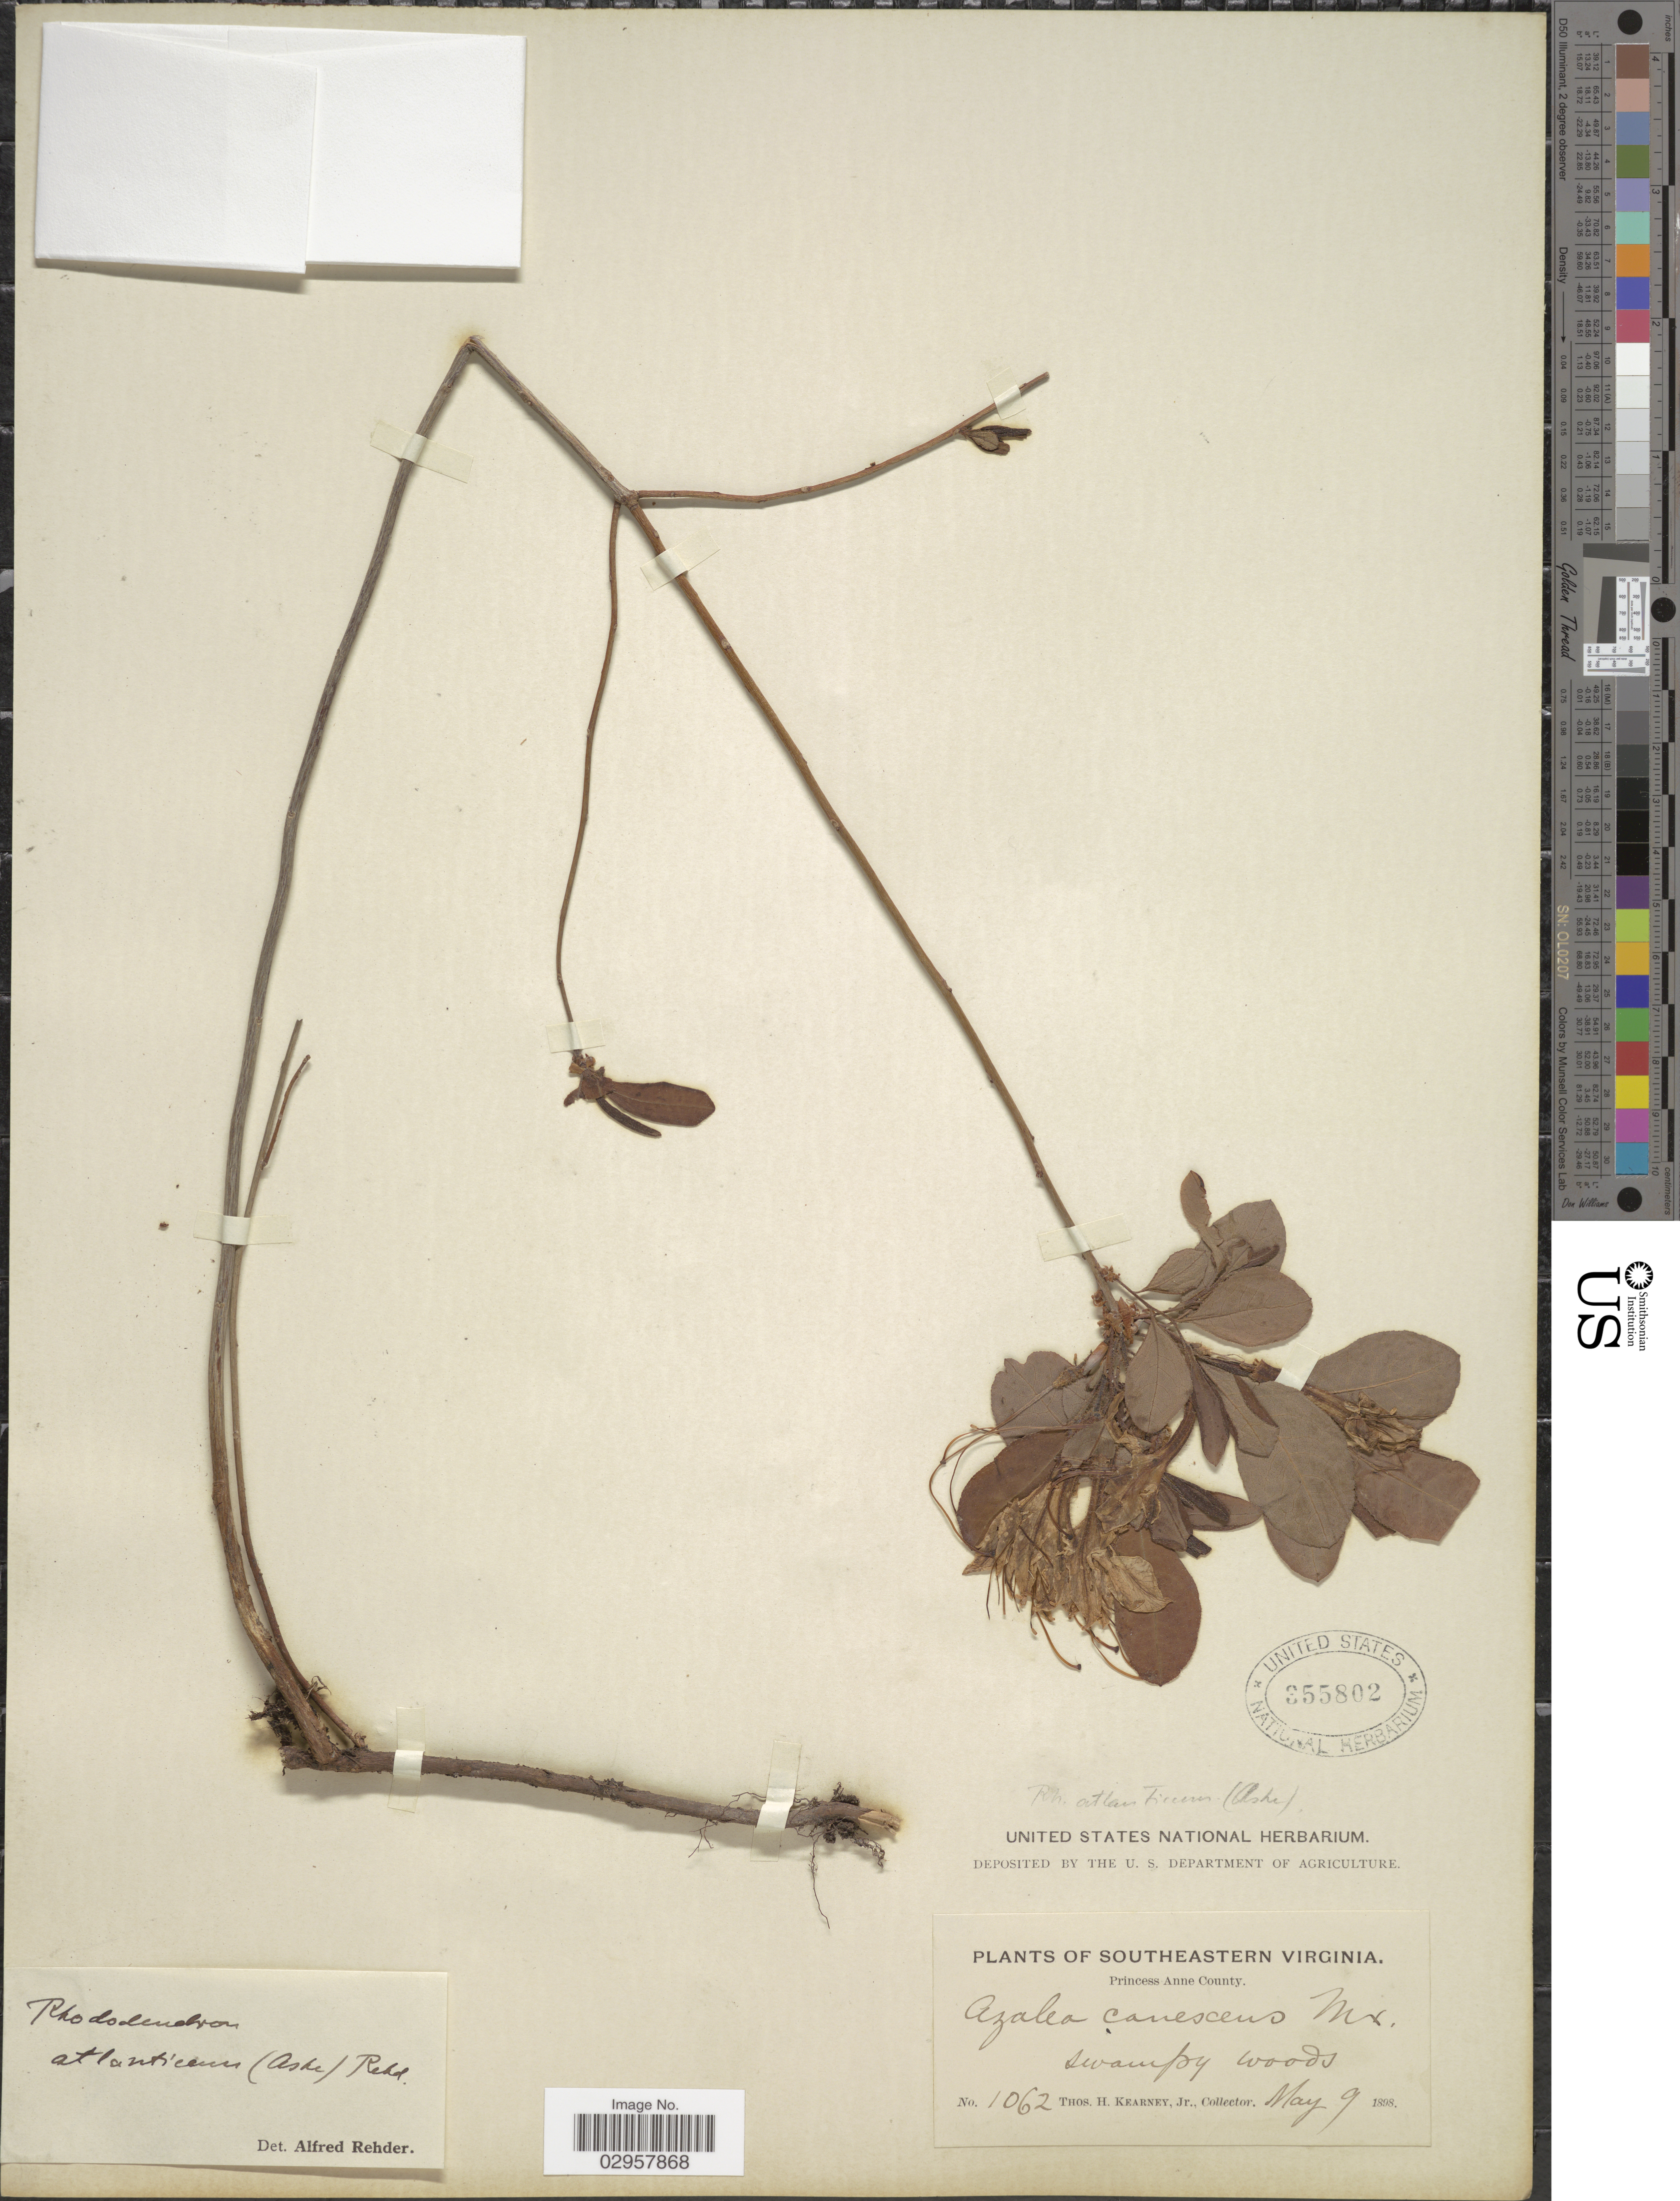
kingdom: Plantae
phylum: Tracheophyta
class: Magnoliopsida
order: Ericales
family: Ericaceae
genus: Rhododendron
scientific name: Rhododendron atlanticum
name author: (Ashe) Rehder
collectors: T. H. Kearney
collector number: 1062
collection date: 1898-05-09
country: United States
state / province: Virginia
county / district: City of Virginia Beach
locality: Southeastern Virginia. Princess Anne County. Swampy woods.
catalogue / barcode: US 355802